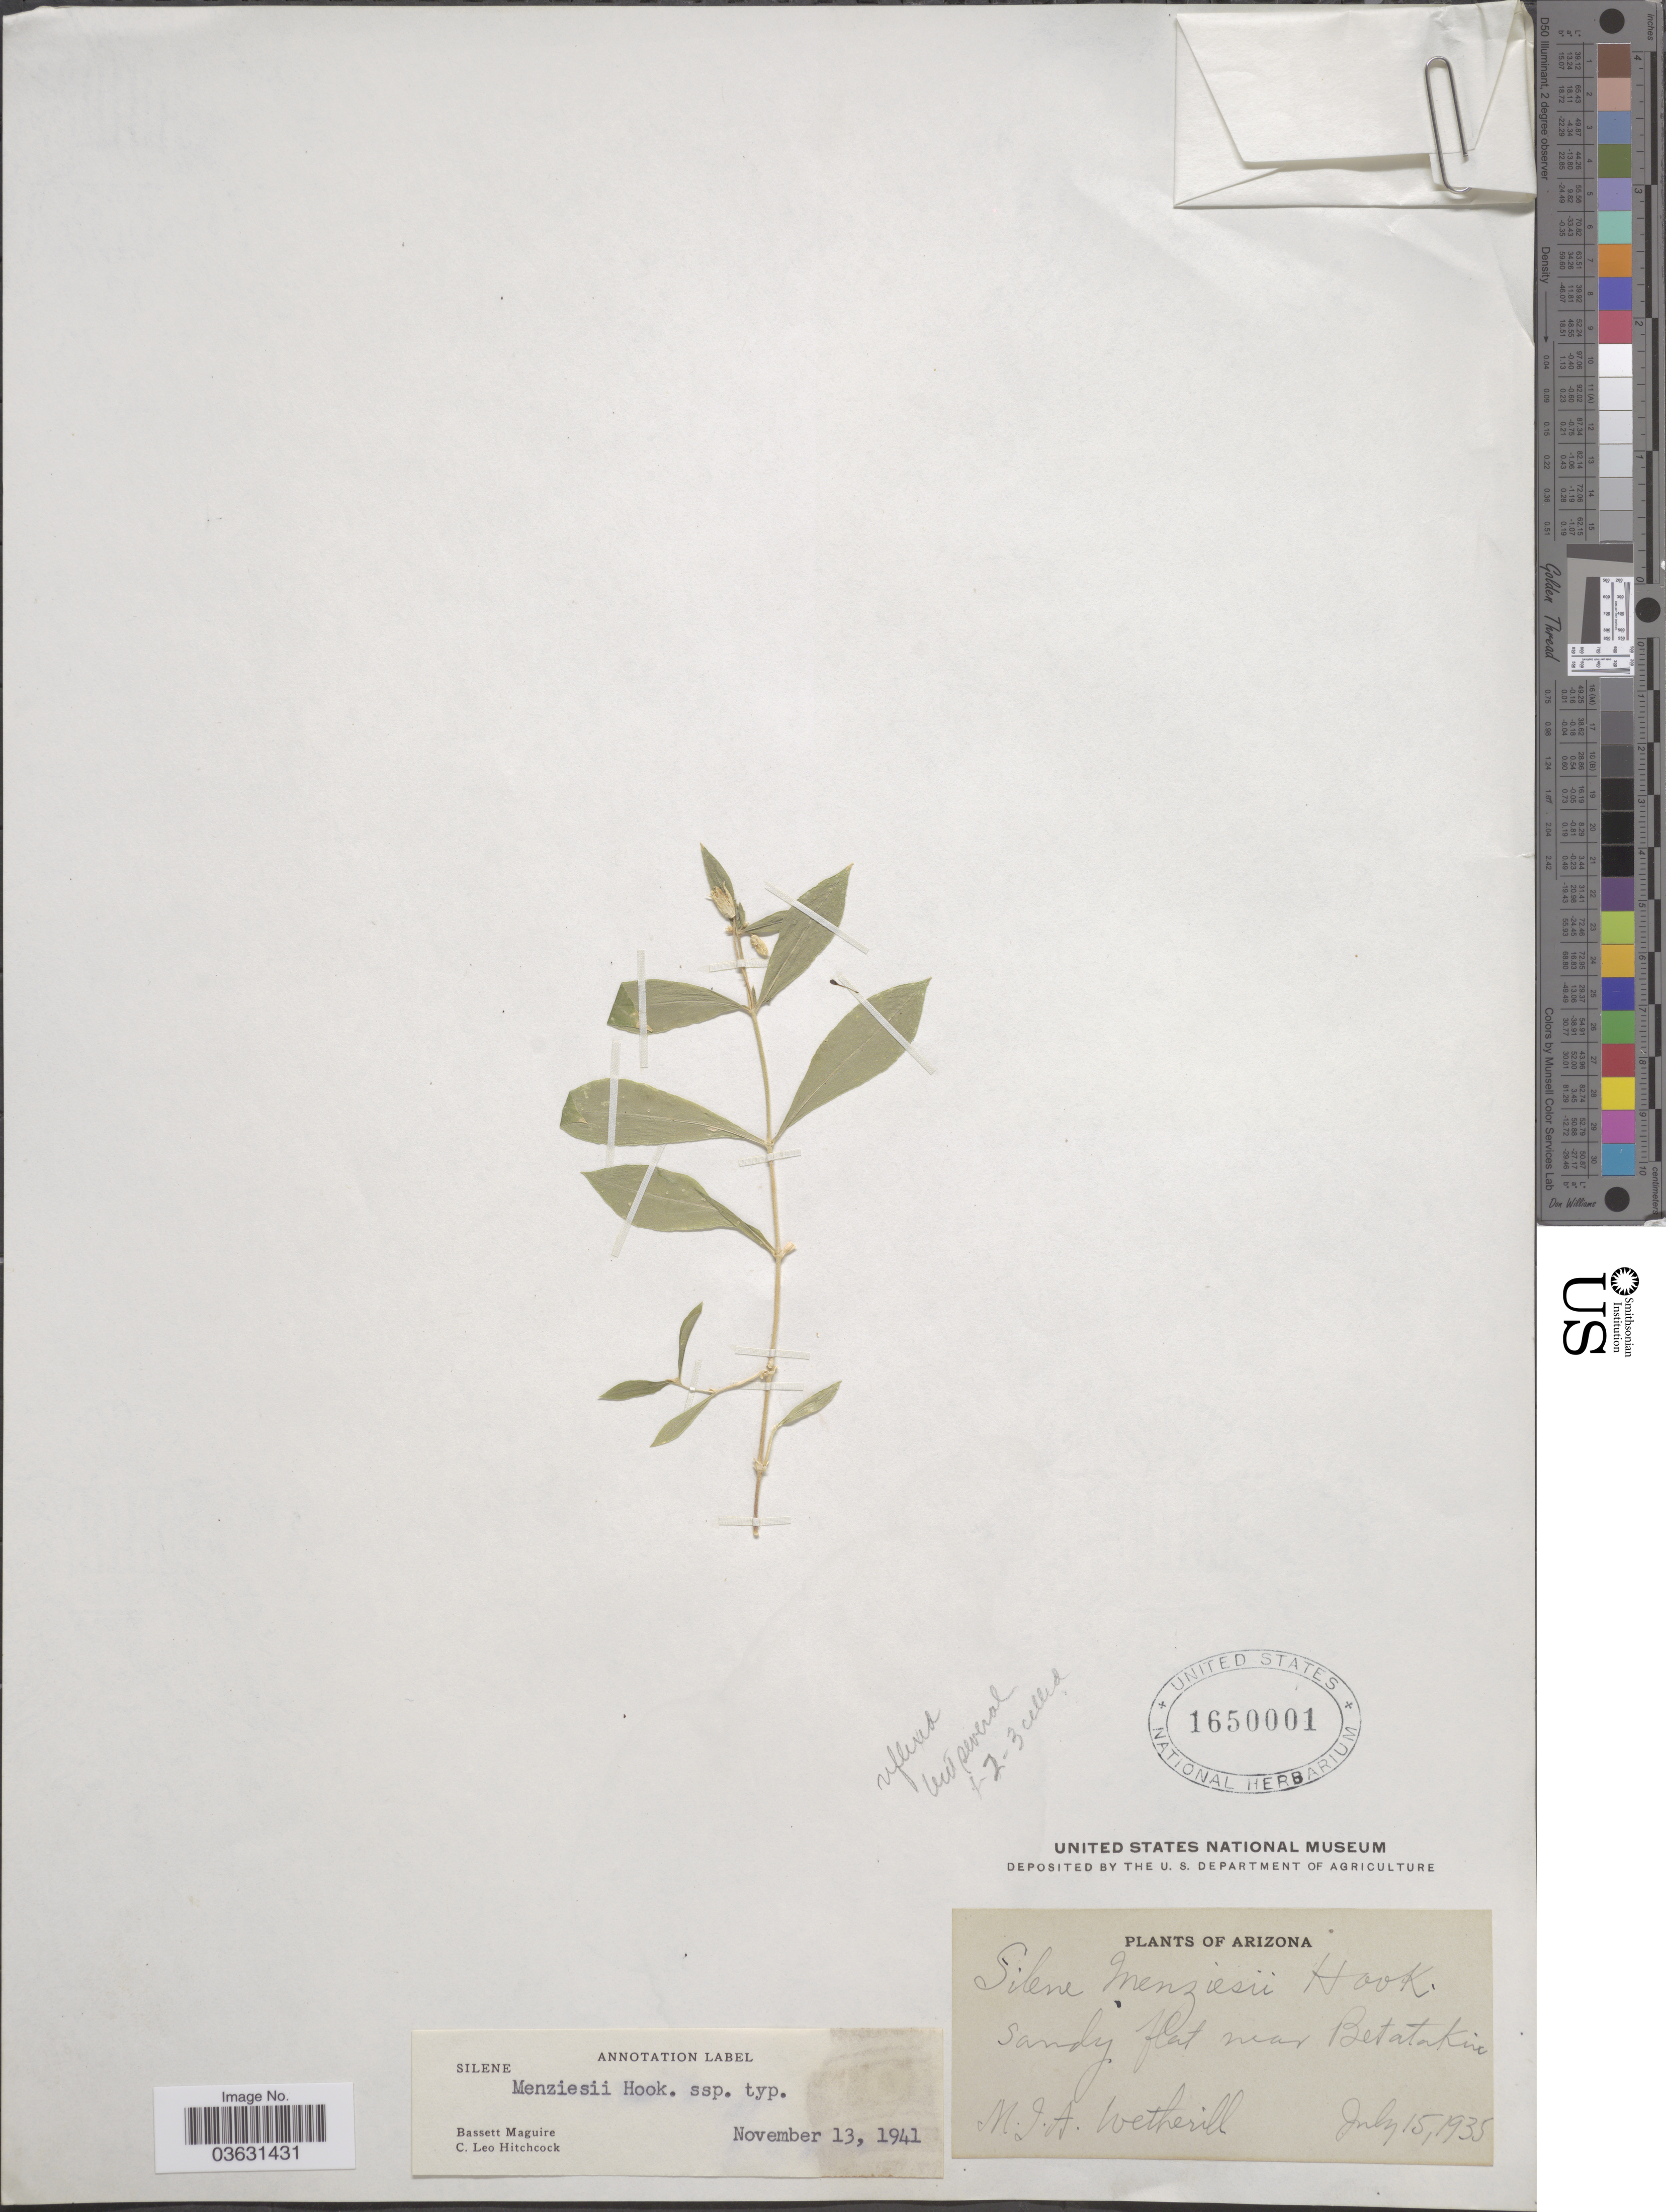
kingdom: Plantae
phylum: Tracheophyta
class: Magnoliopsida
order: Caryophyllales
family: Caryophyllaceae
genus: Silene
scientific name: Silene menziesii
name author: Hook.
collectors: M. Wetherill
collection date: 1935-07-15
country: United States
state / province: Arizona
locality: Sandy flat near Betatakin.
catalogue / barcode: US 1650001